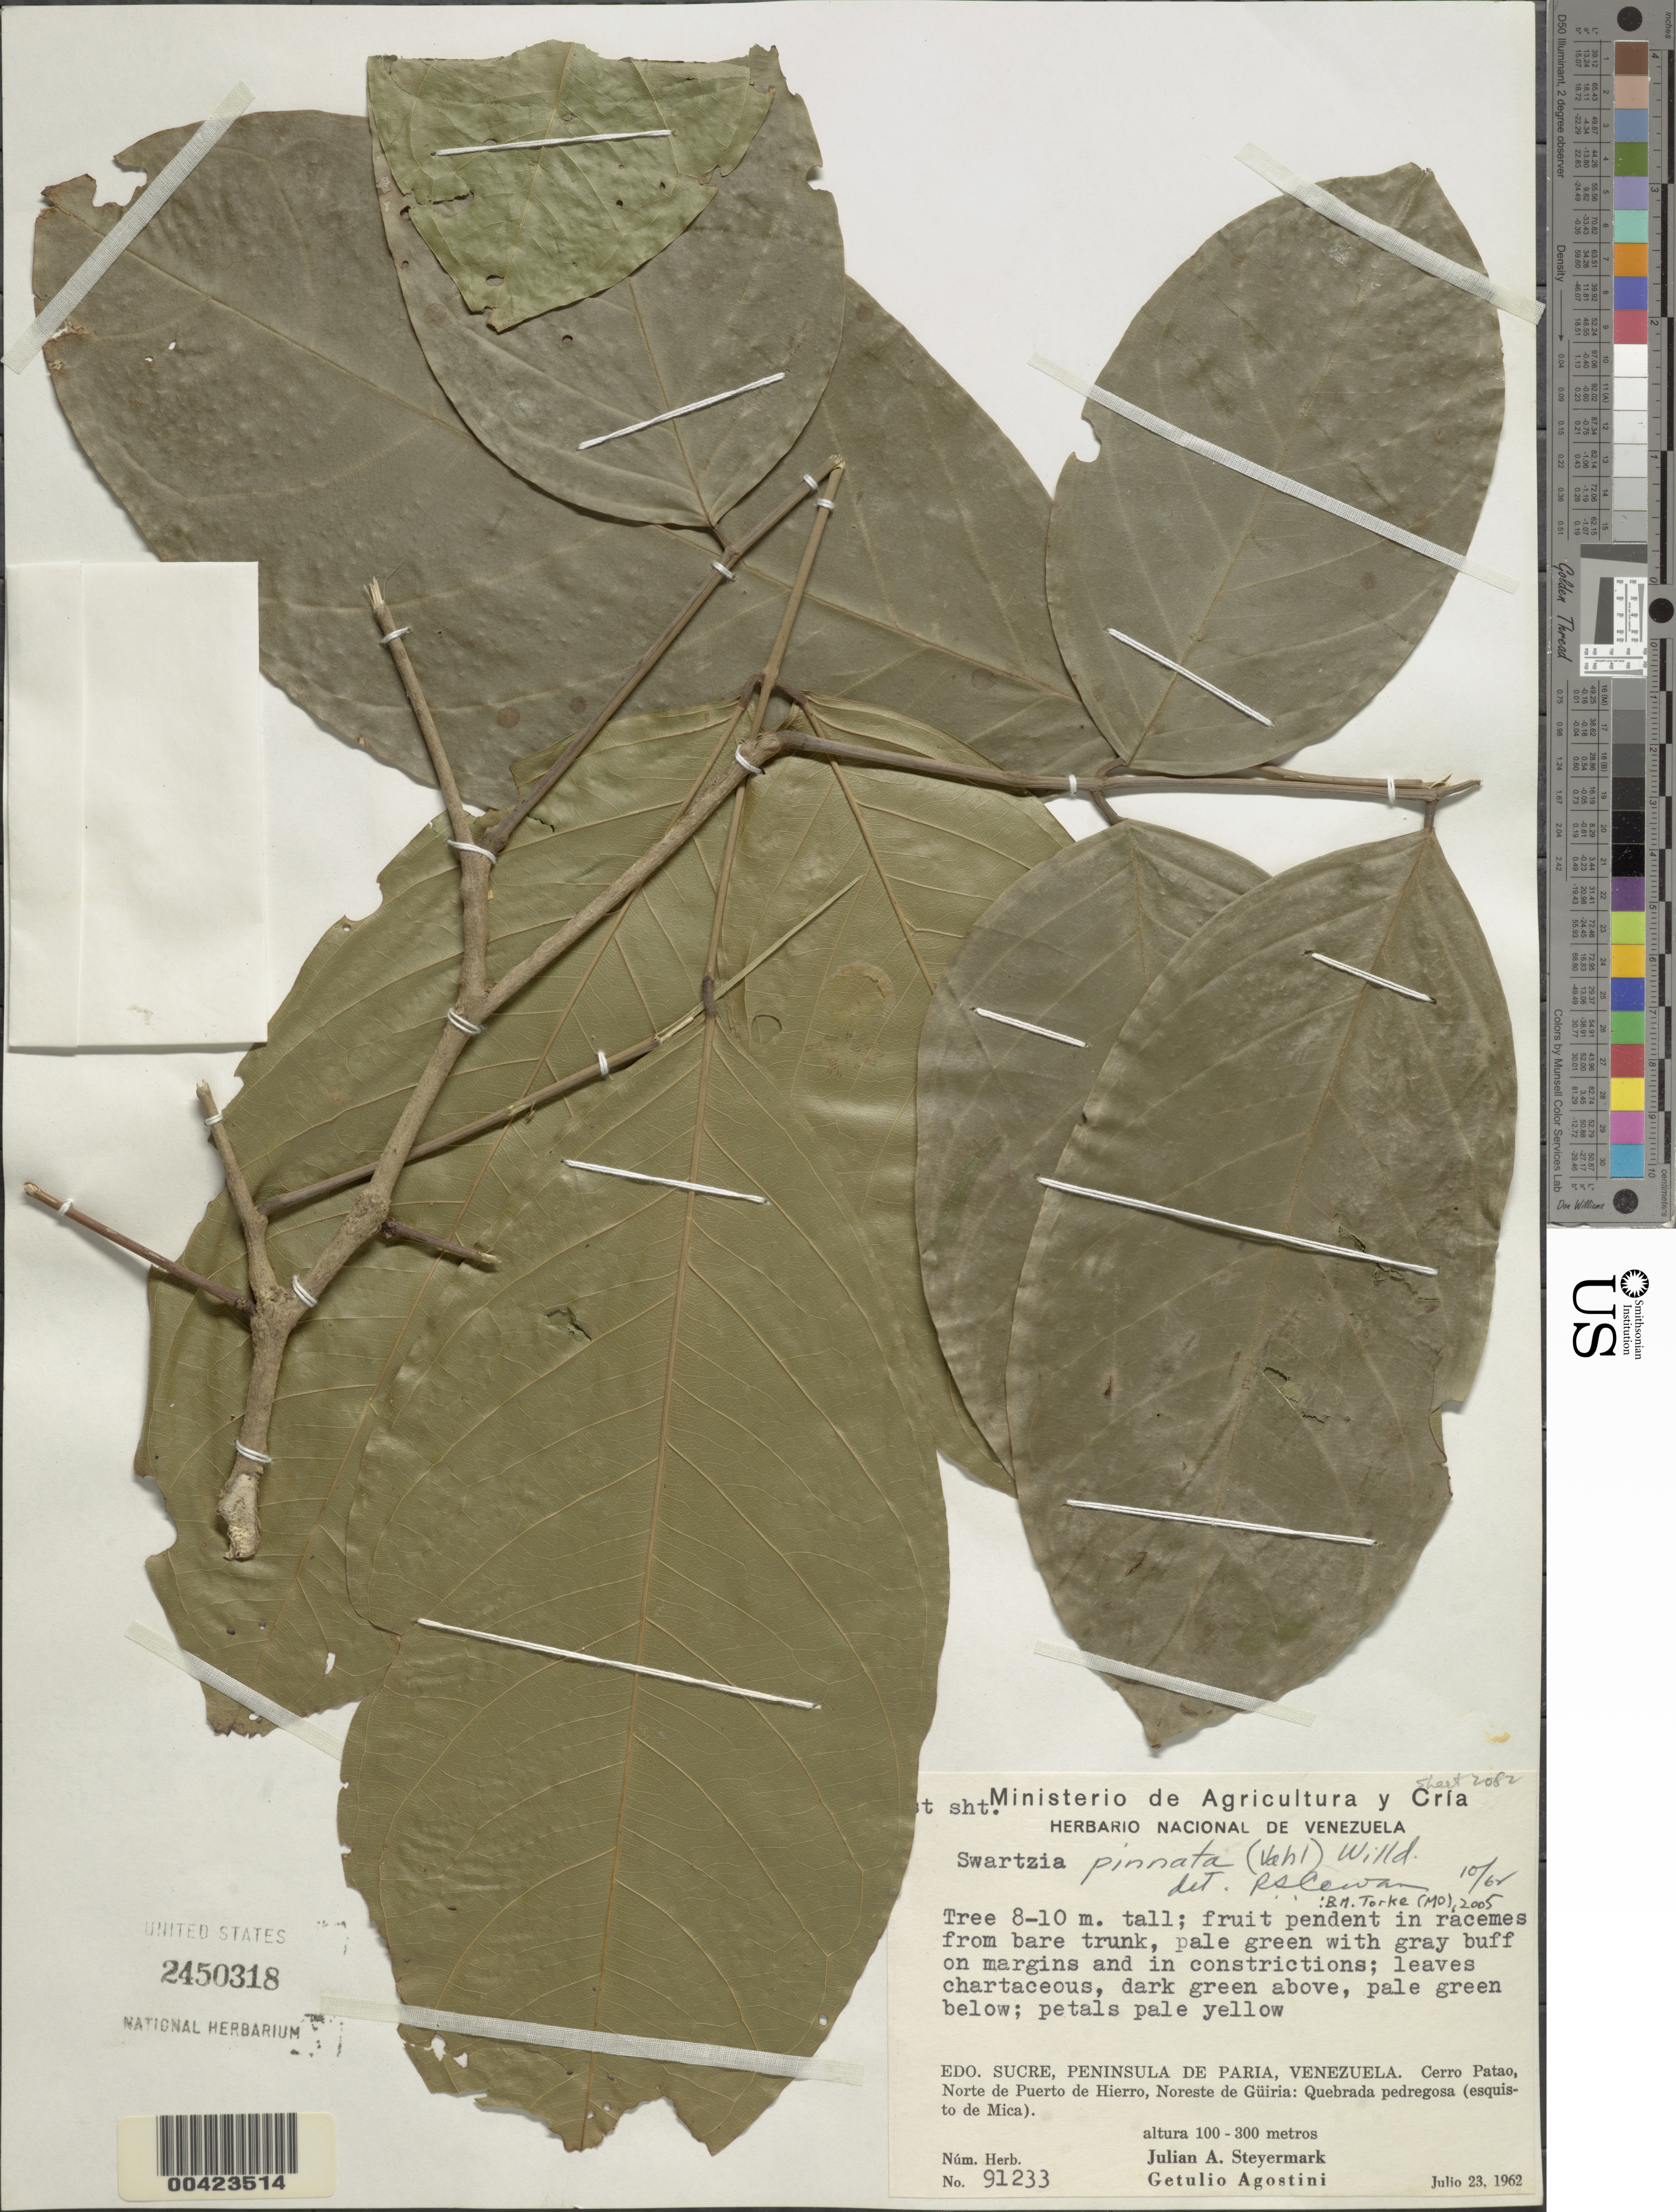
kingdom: Plantae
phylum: Tracheophyta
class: Magnoliopsida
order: Fabales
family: Fabaceae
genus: Swartzia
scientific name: Swartzia pinnata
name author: (Vahl) Willd.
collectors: J. Steyermark & G. Agostini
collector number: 91233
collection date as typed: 23 Jul 1962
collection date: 1962-07-23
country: Venezuela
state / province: Sucre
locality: Guiria, ne of; cerro patao, norte de puerto de hierro; peninsula de paria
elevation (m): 100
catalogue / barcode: US 2450318